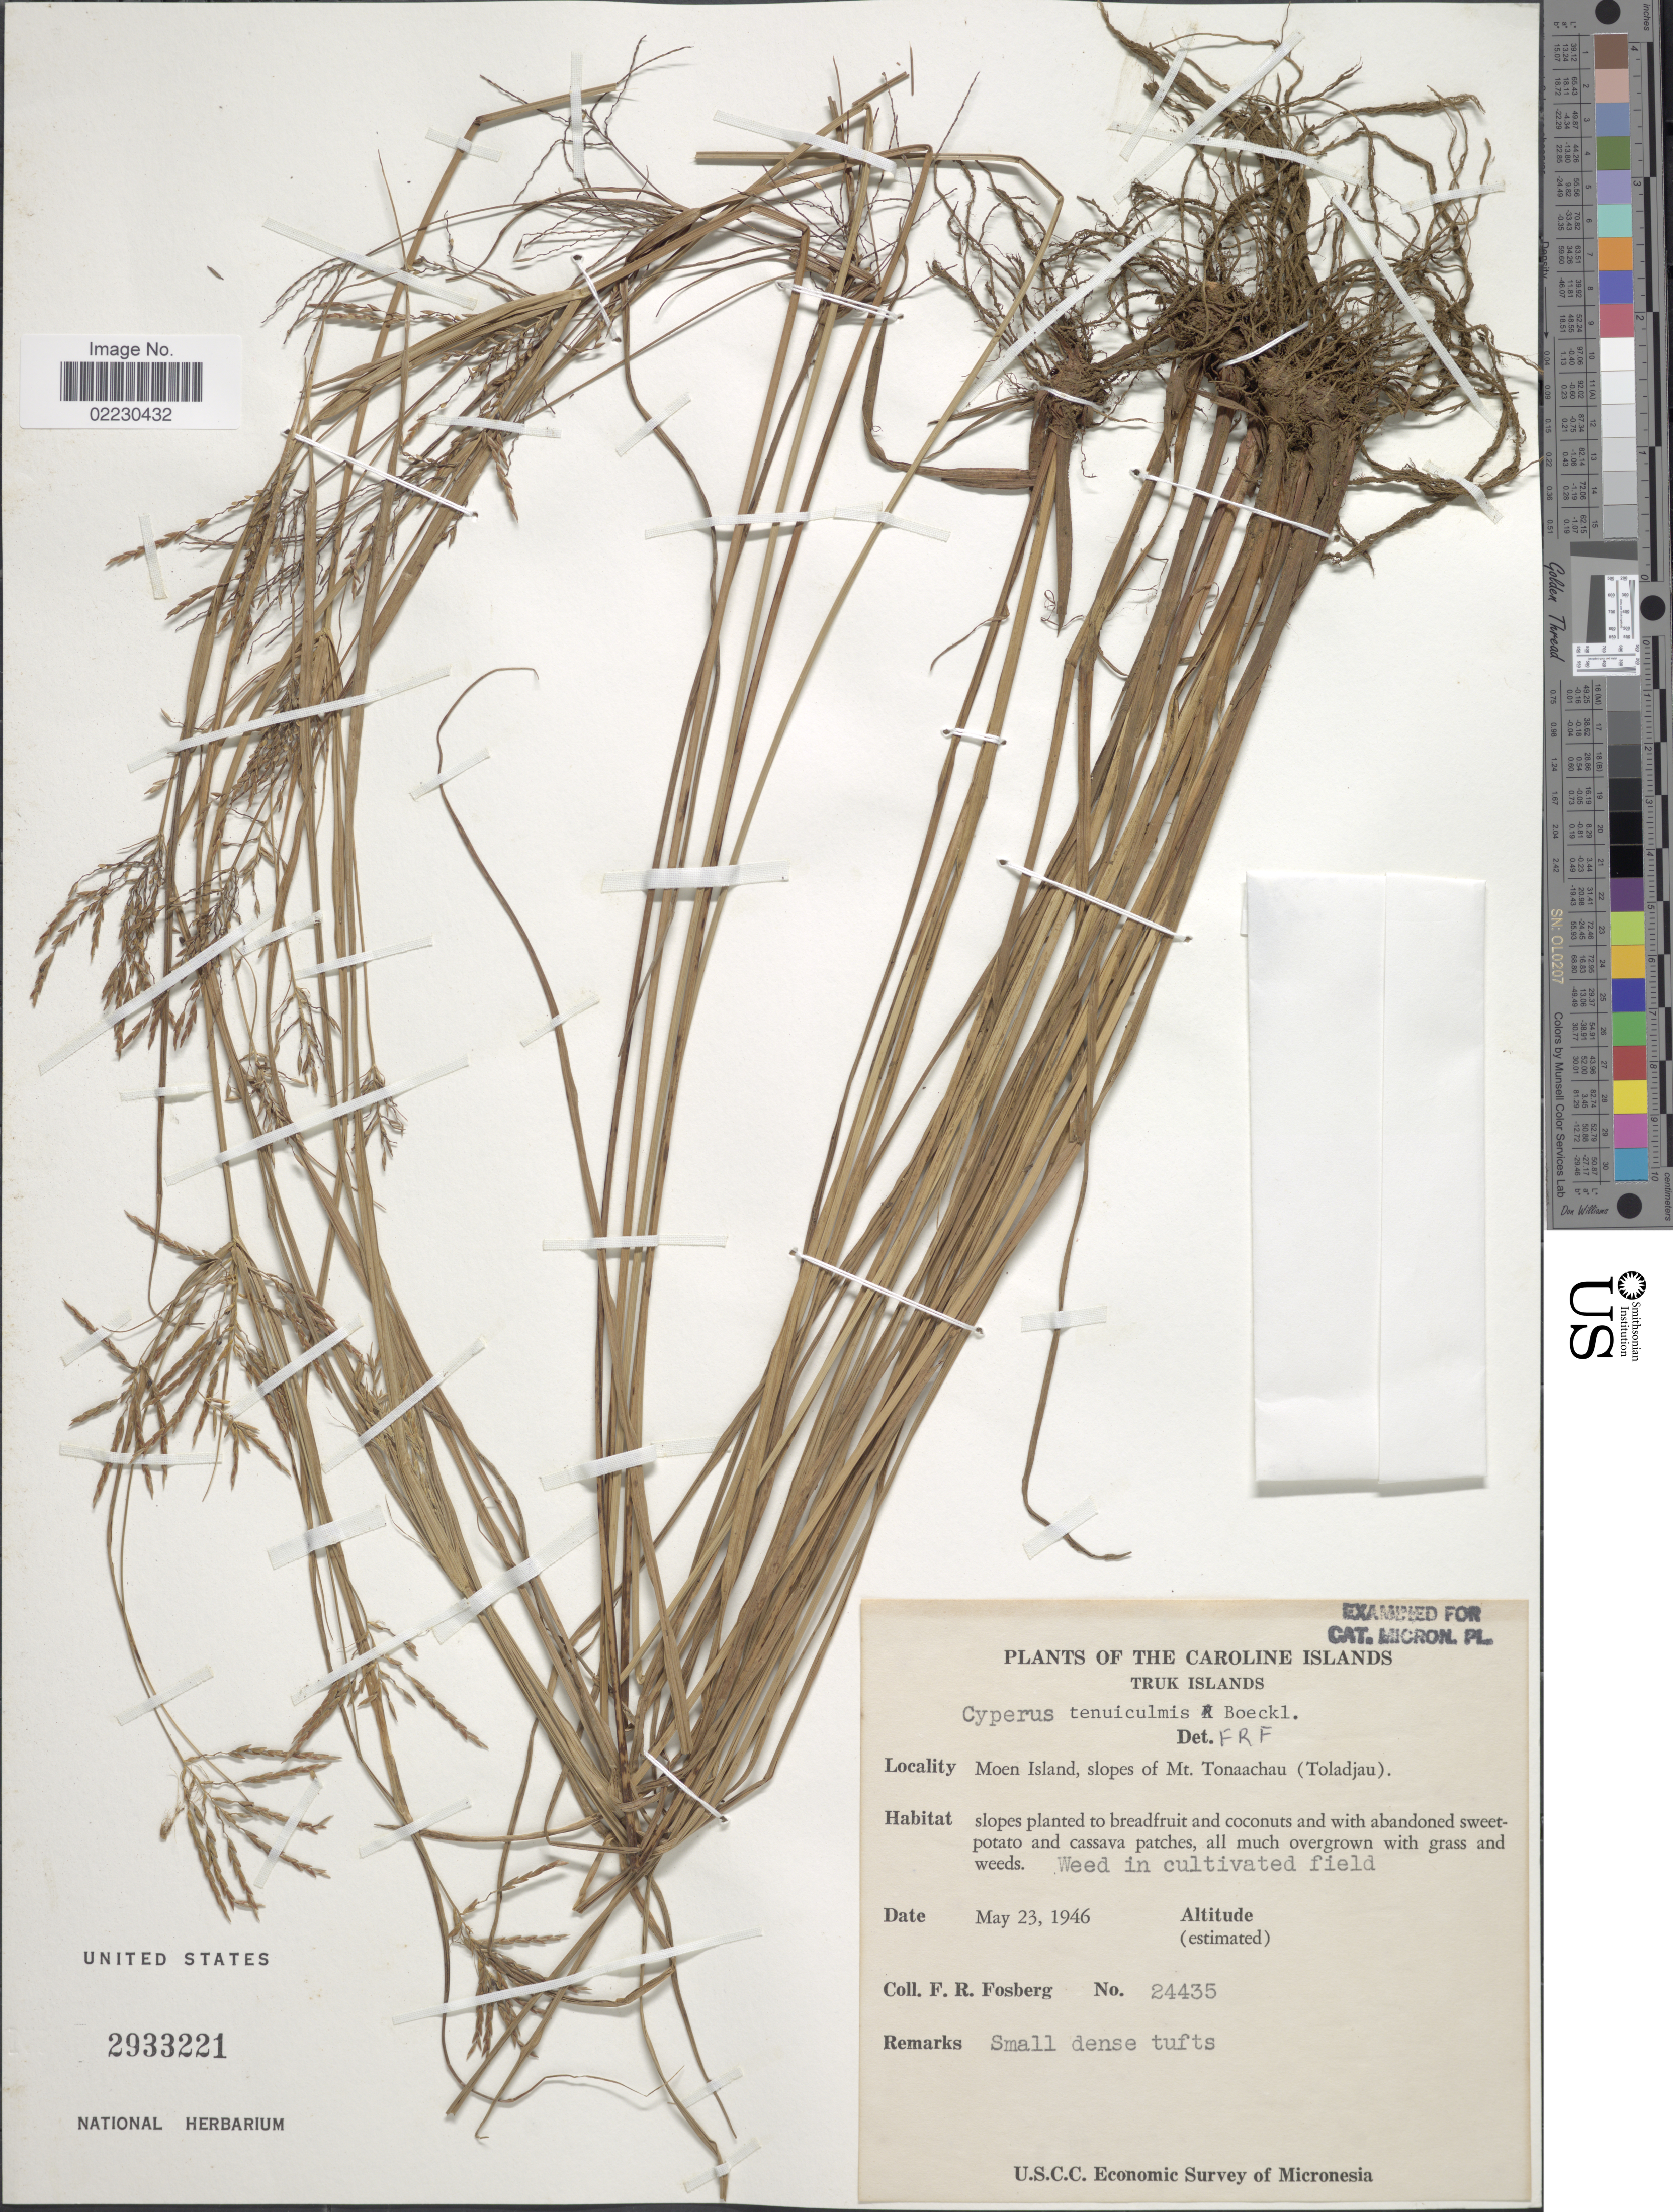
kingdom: Plantae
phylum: Tracheophyta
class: Liliopsida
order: Poales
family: Cyperaceae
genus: Cyperus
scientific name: Cyperus tenuiculmis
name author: Boeckeler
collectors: F. R. Fosberg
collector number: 24435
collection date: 1946-05-23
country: Micronesia, Federated States of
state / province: Truk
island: Moen [Wono]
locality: The Caroline islands, Truk islands, Moen Island, slopes of Mt. Tonaachau (Toladjau)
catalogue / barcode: US 2933221